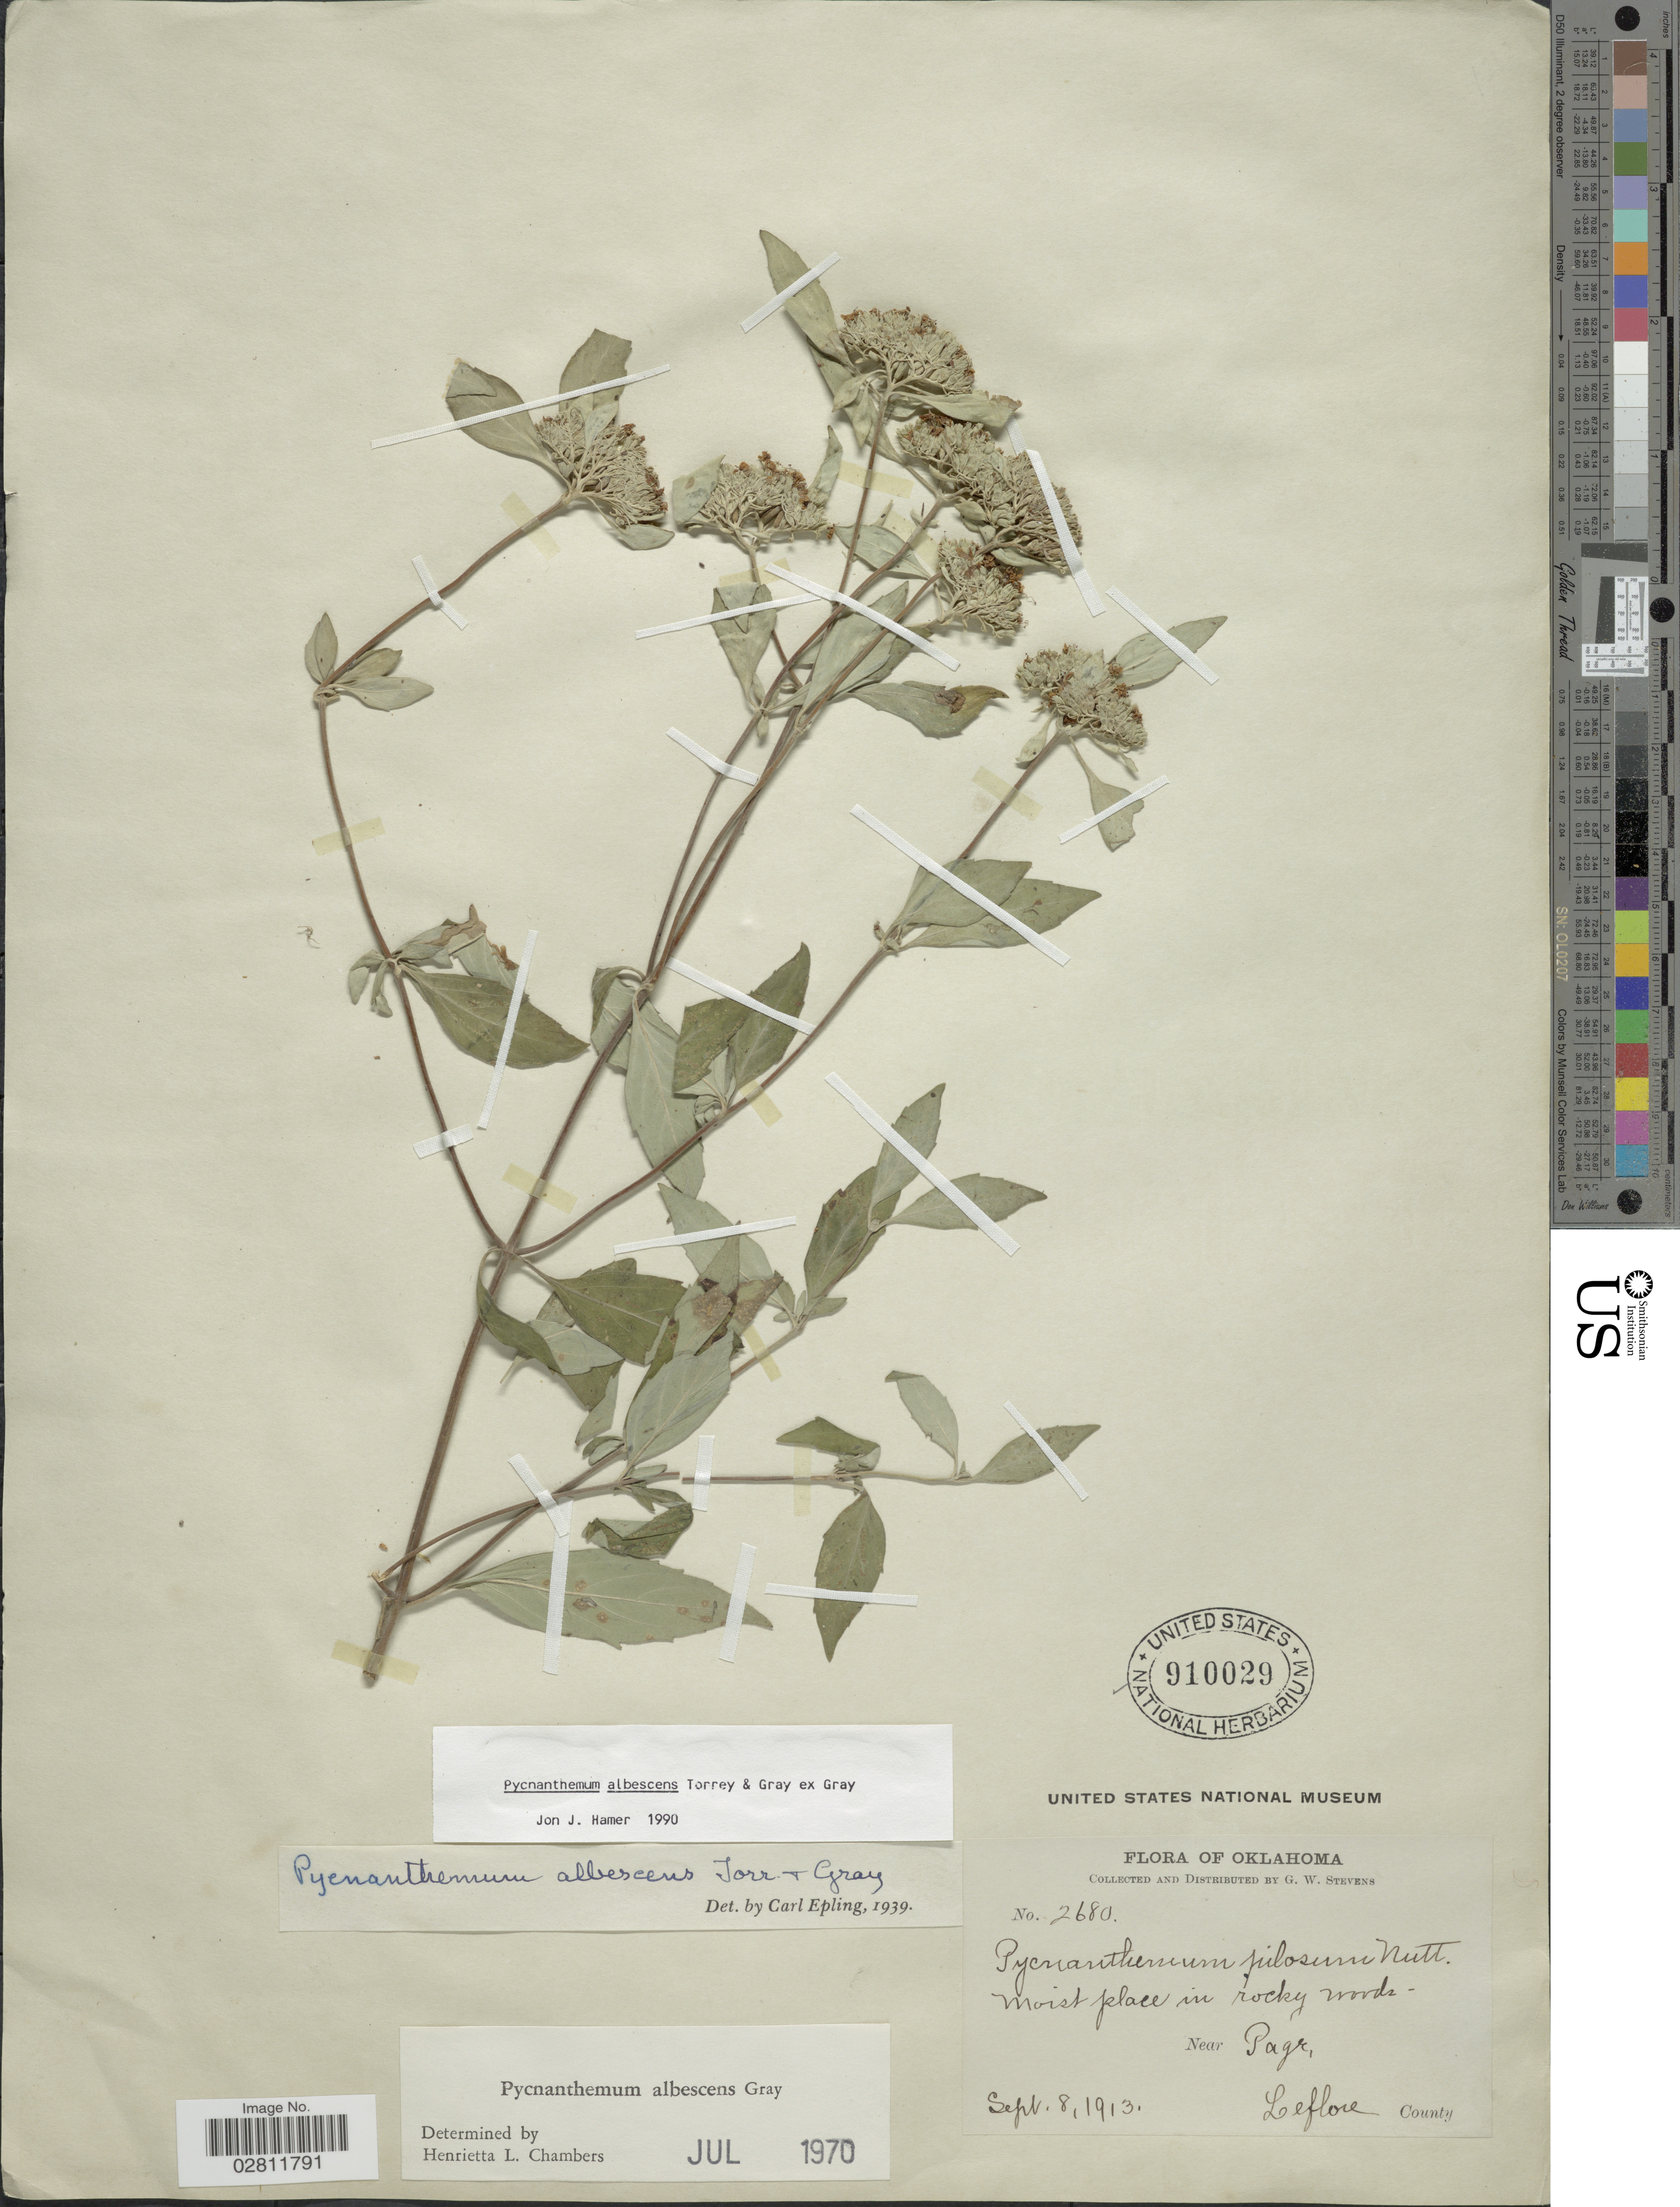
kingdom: Plantae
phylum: Tracheophyta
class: Magnoliopsida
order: Lamiales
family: Lamiaceae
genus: Pycnanthemum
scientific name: Pycnanthemum albescens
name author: Torr. & A. Gray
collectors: G. W. Stevens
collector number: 2680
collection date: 1913-09-08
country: United States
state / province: Oklahoma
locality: Near Page, Leflore County.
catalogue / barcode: US 910029